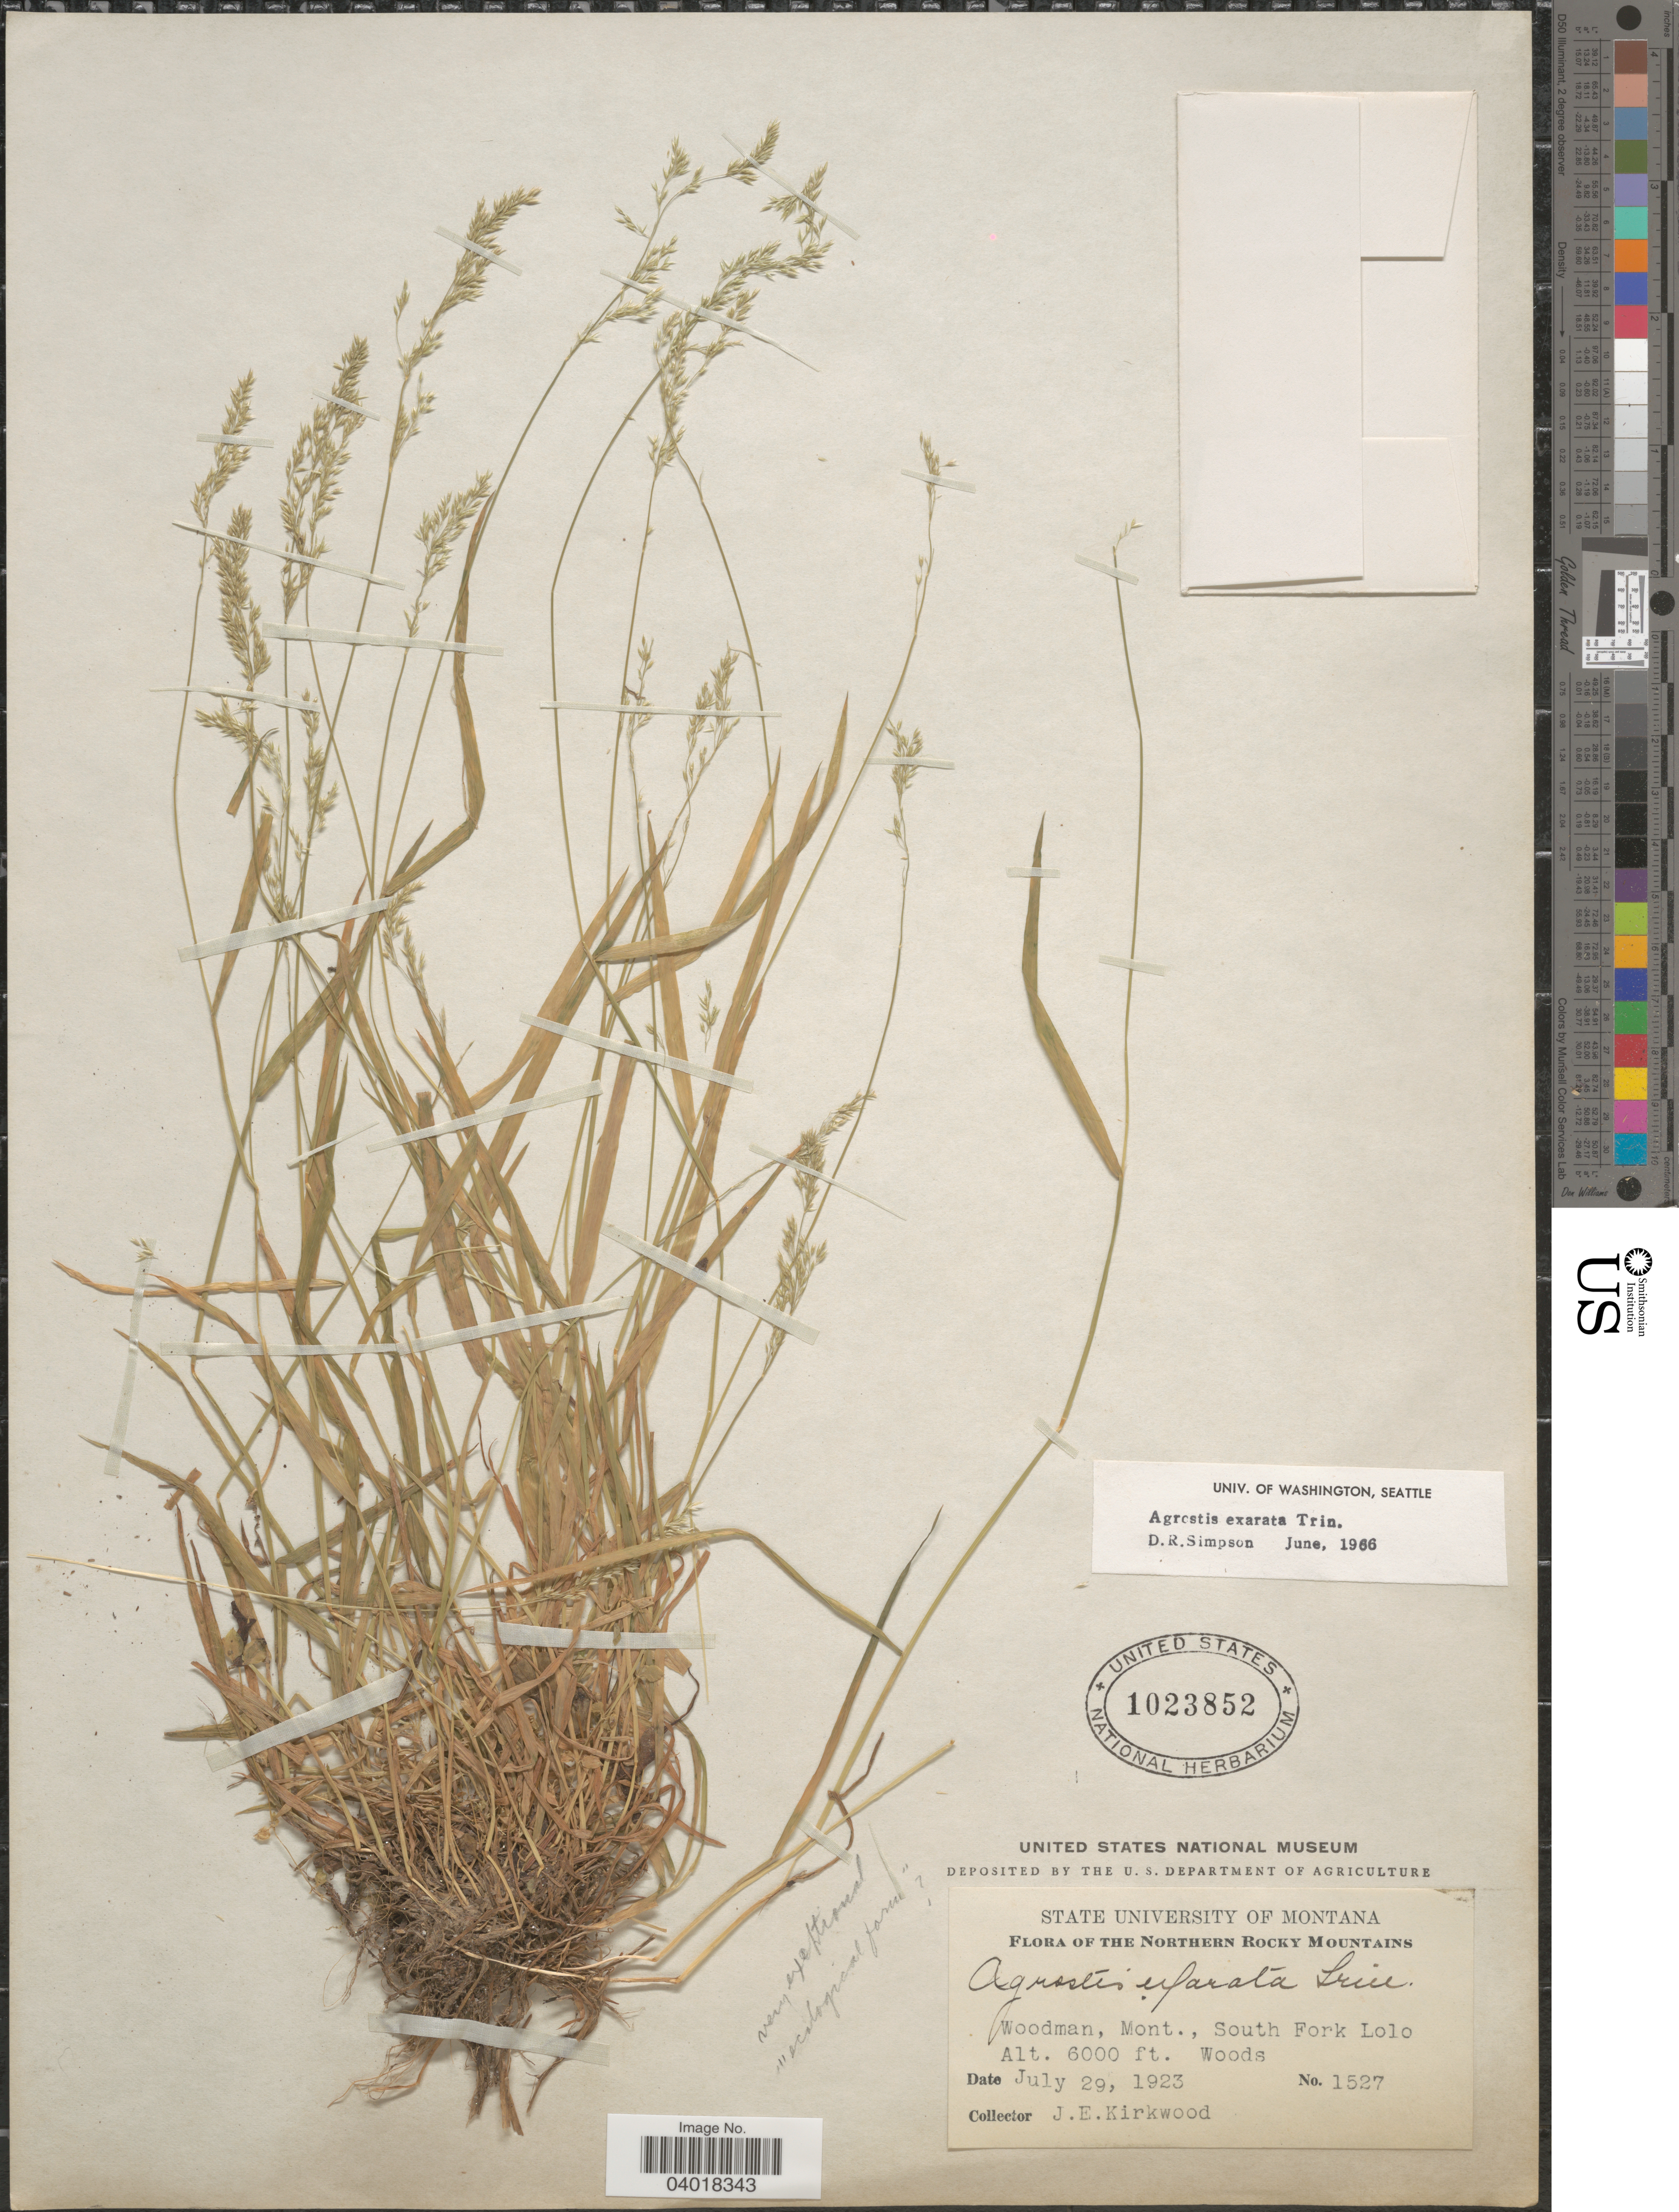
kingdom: Plantae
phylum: Tracheophyta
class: Liliopsida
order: Poales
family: Poaceae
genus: Agrostis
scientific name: Agrostis exarata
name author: Trin.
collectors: J. Kirkwood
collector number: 1527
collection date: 1923-07-29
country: United States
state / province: Montana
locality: The Northern Rocky Mountains. Woodman, Mont., South Fork Lolo. Woods.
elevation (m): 1829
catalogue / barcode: US 1023852